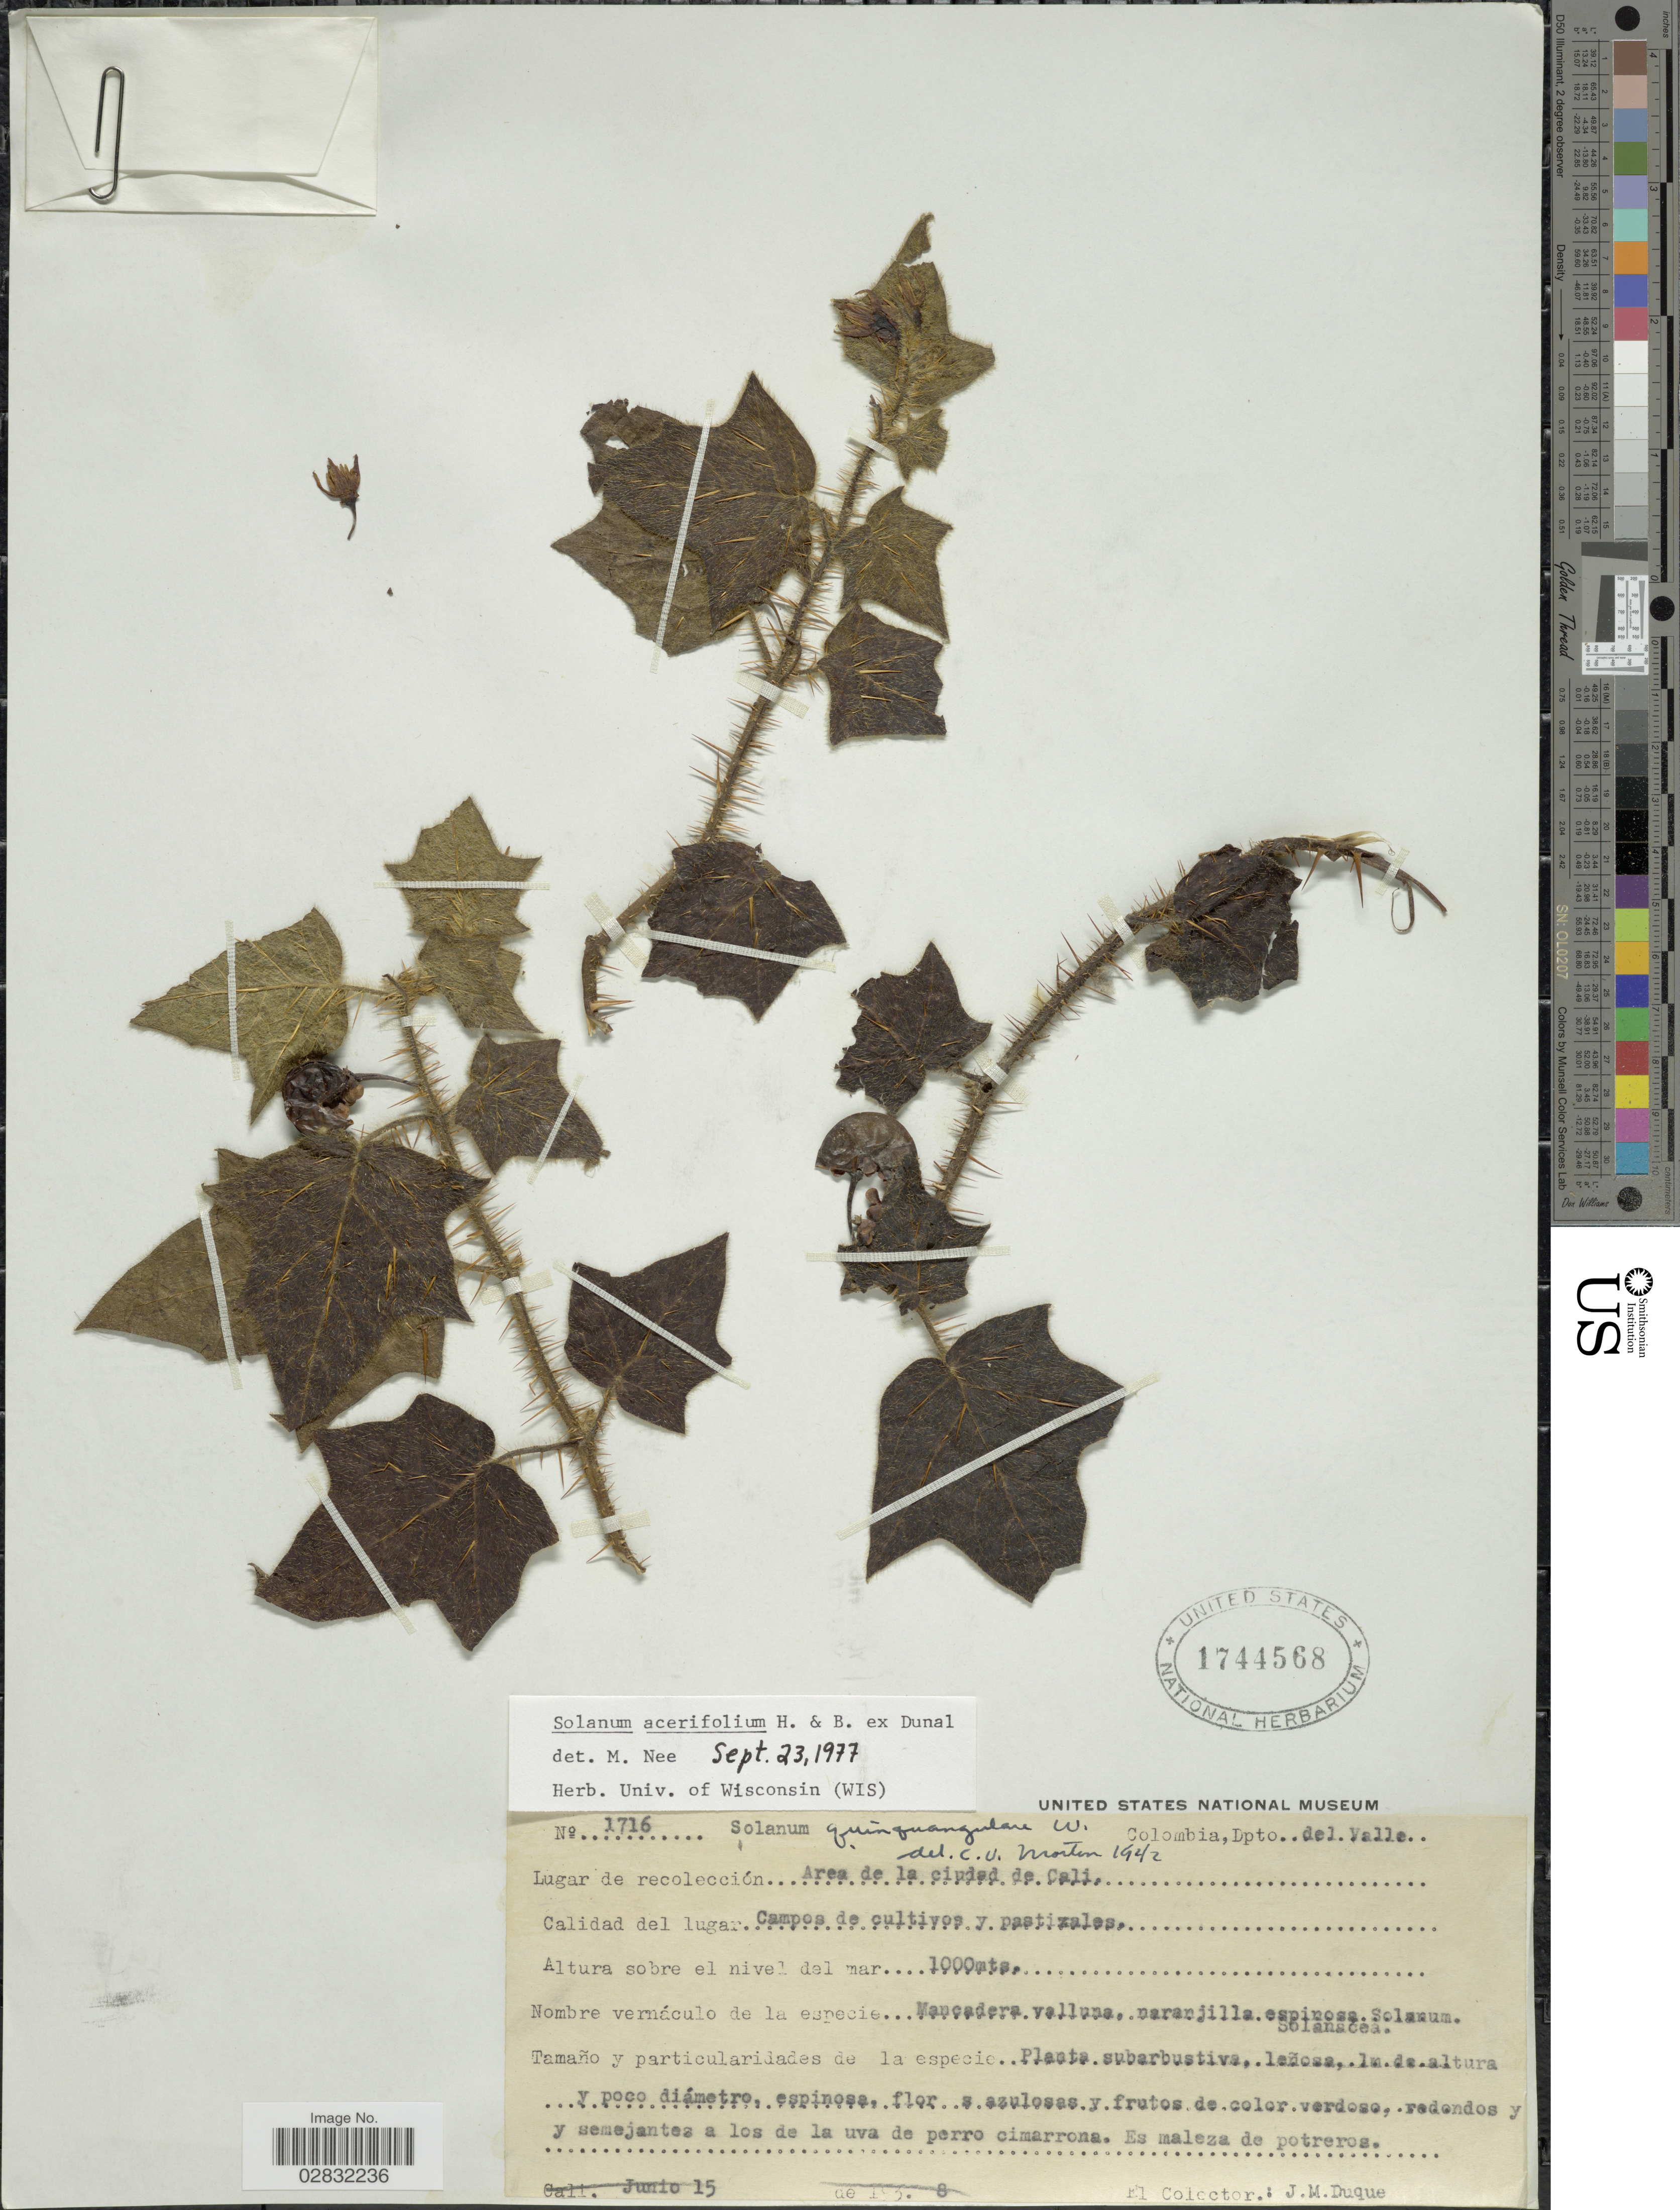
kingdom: Plantae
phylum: Tracheophyta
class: Magnoliopsida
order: Solanales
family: Solanaceae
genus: Solanum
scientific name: Solanum acerifolium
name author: Humb. & Bonpl. ex Dunal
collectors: J. Duque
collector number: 1716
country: Colombia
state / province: Valle del Cauca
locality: Area de la ciudad de Cali.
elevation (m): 1000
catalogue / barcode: US 1744568